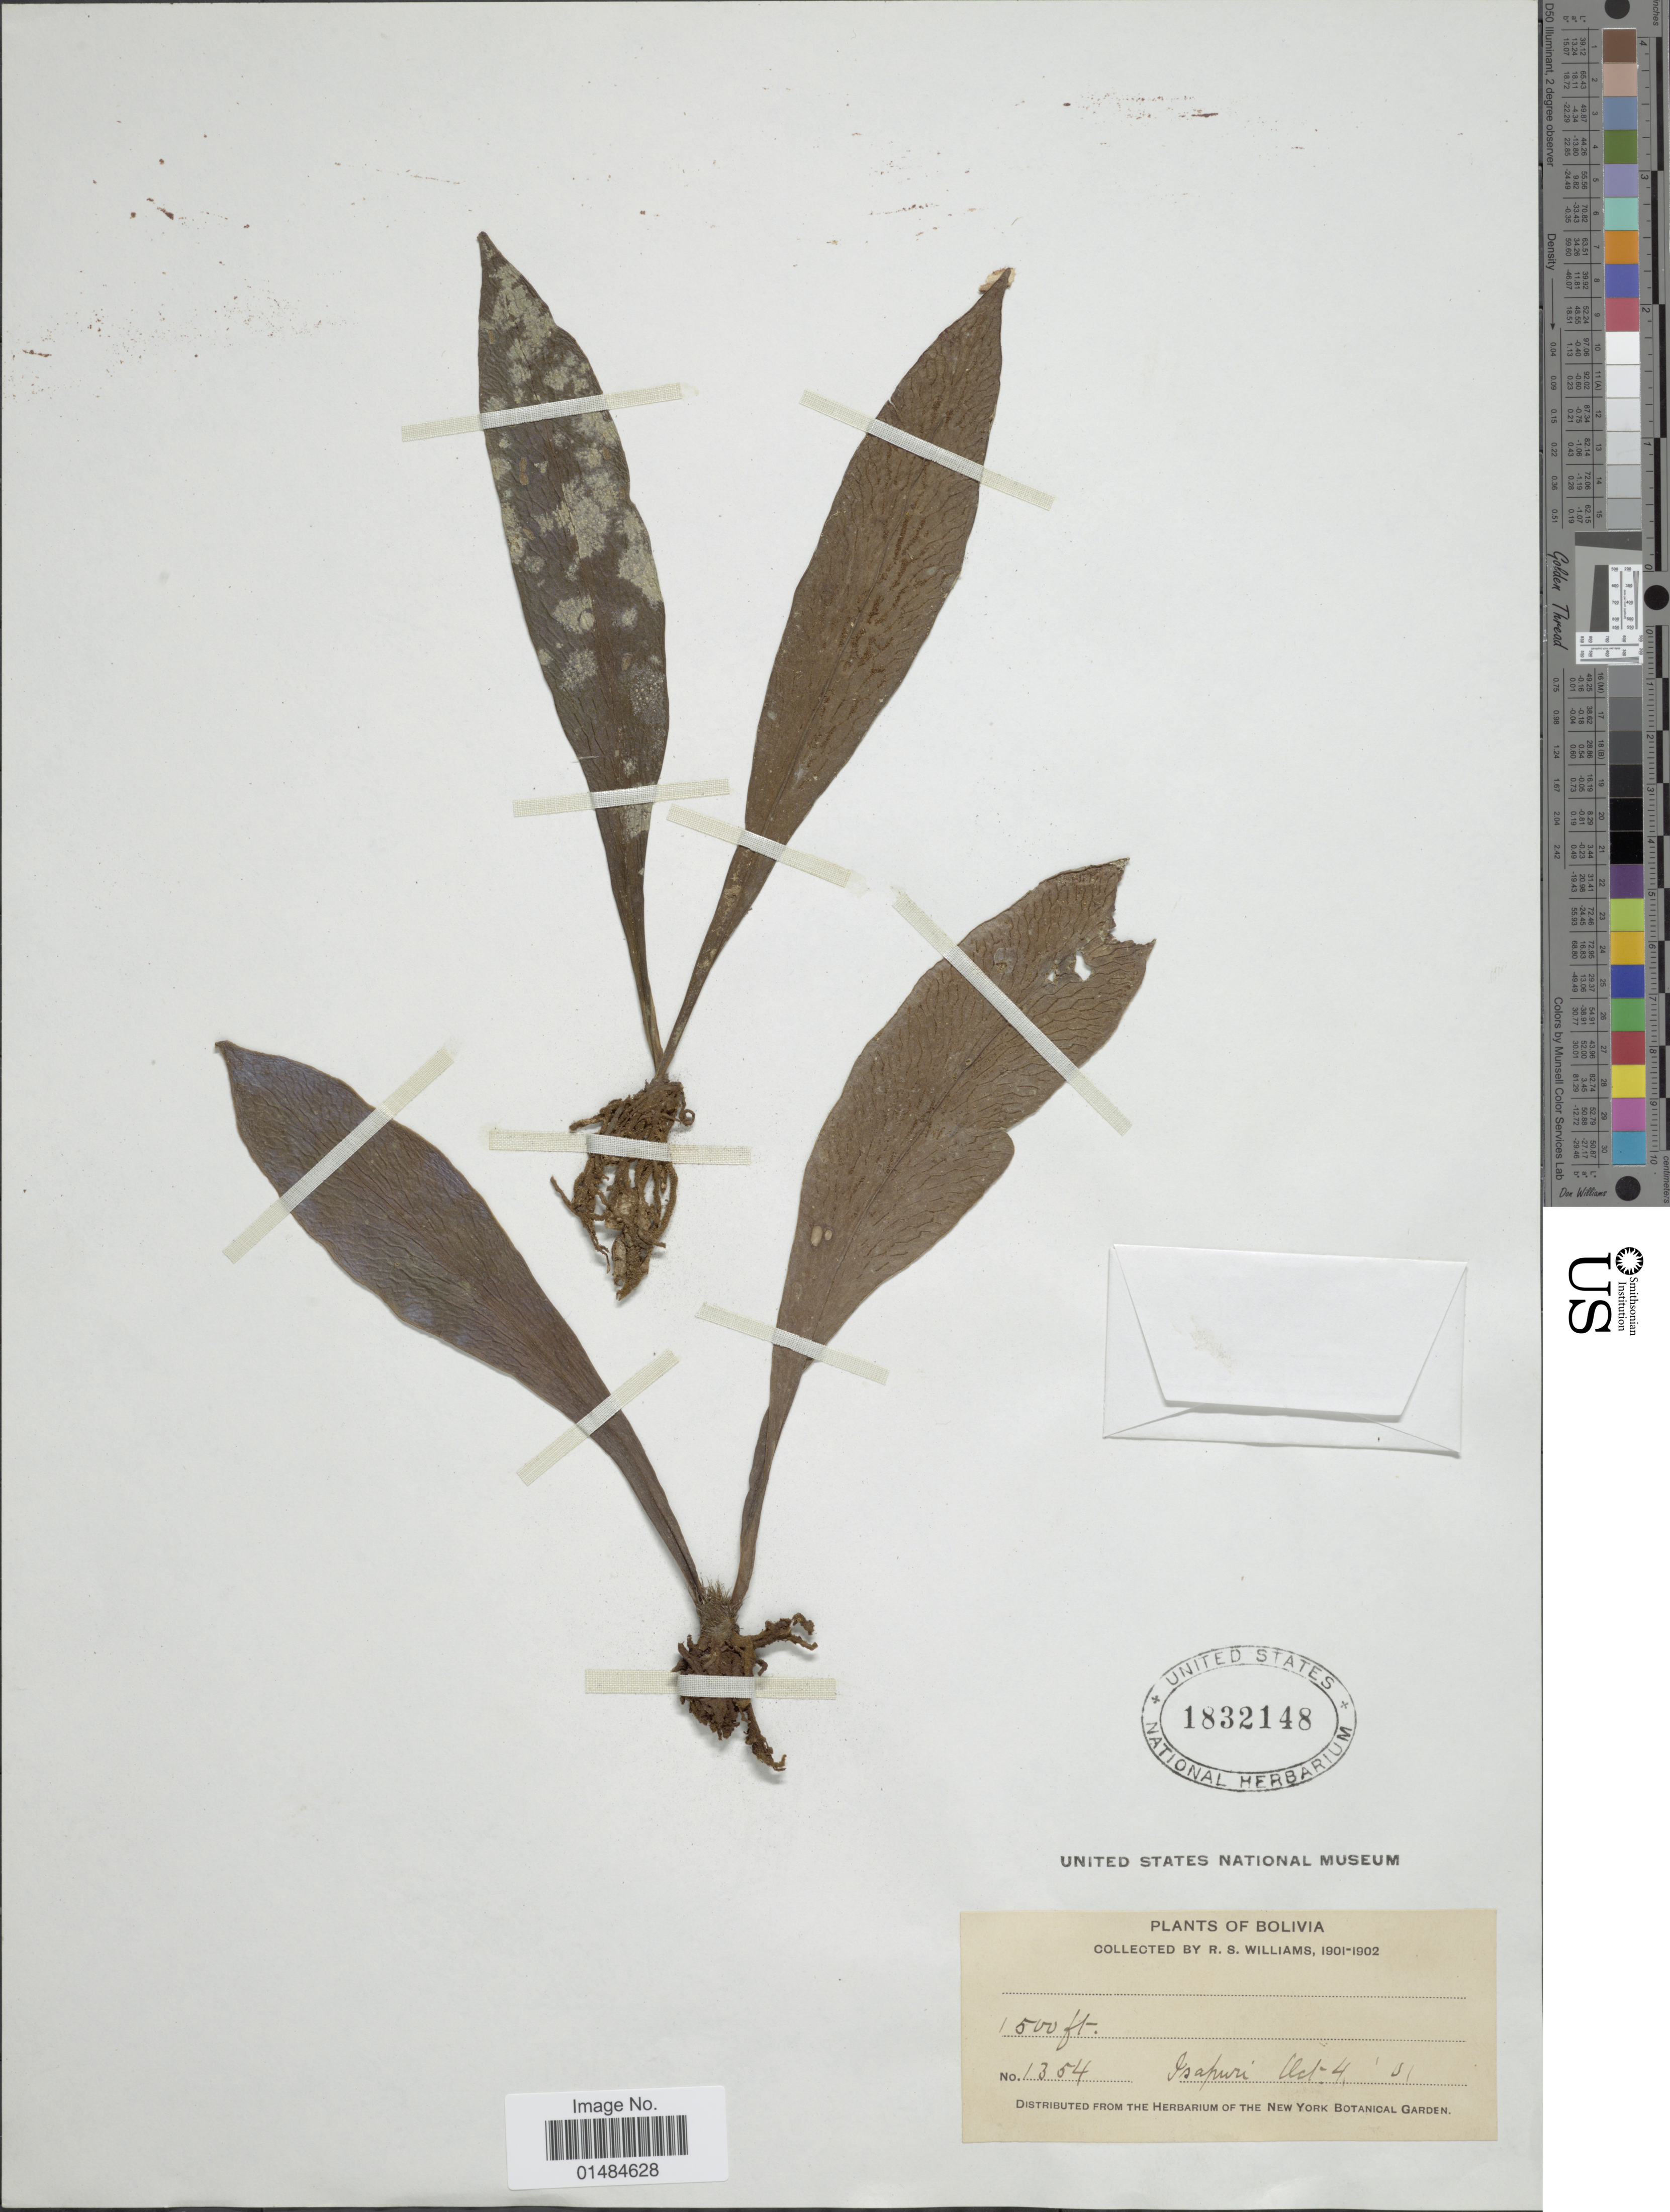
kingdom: Plantae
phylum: Tracheophyta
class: Polypodiopsida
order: Polypodiales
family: Pteridaceae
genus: Antrophyum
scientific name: Antrophyum sp.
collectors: R. S. Williams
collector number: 1354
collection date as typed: Oct. 4, '01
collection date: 1901-10-04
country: Bolivia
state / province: La Páz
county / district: Larecaja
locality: Isupuri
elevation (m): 457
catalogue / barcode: US 1832148